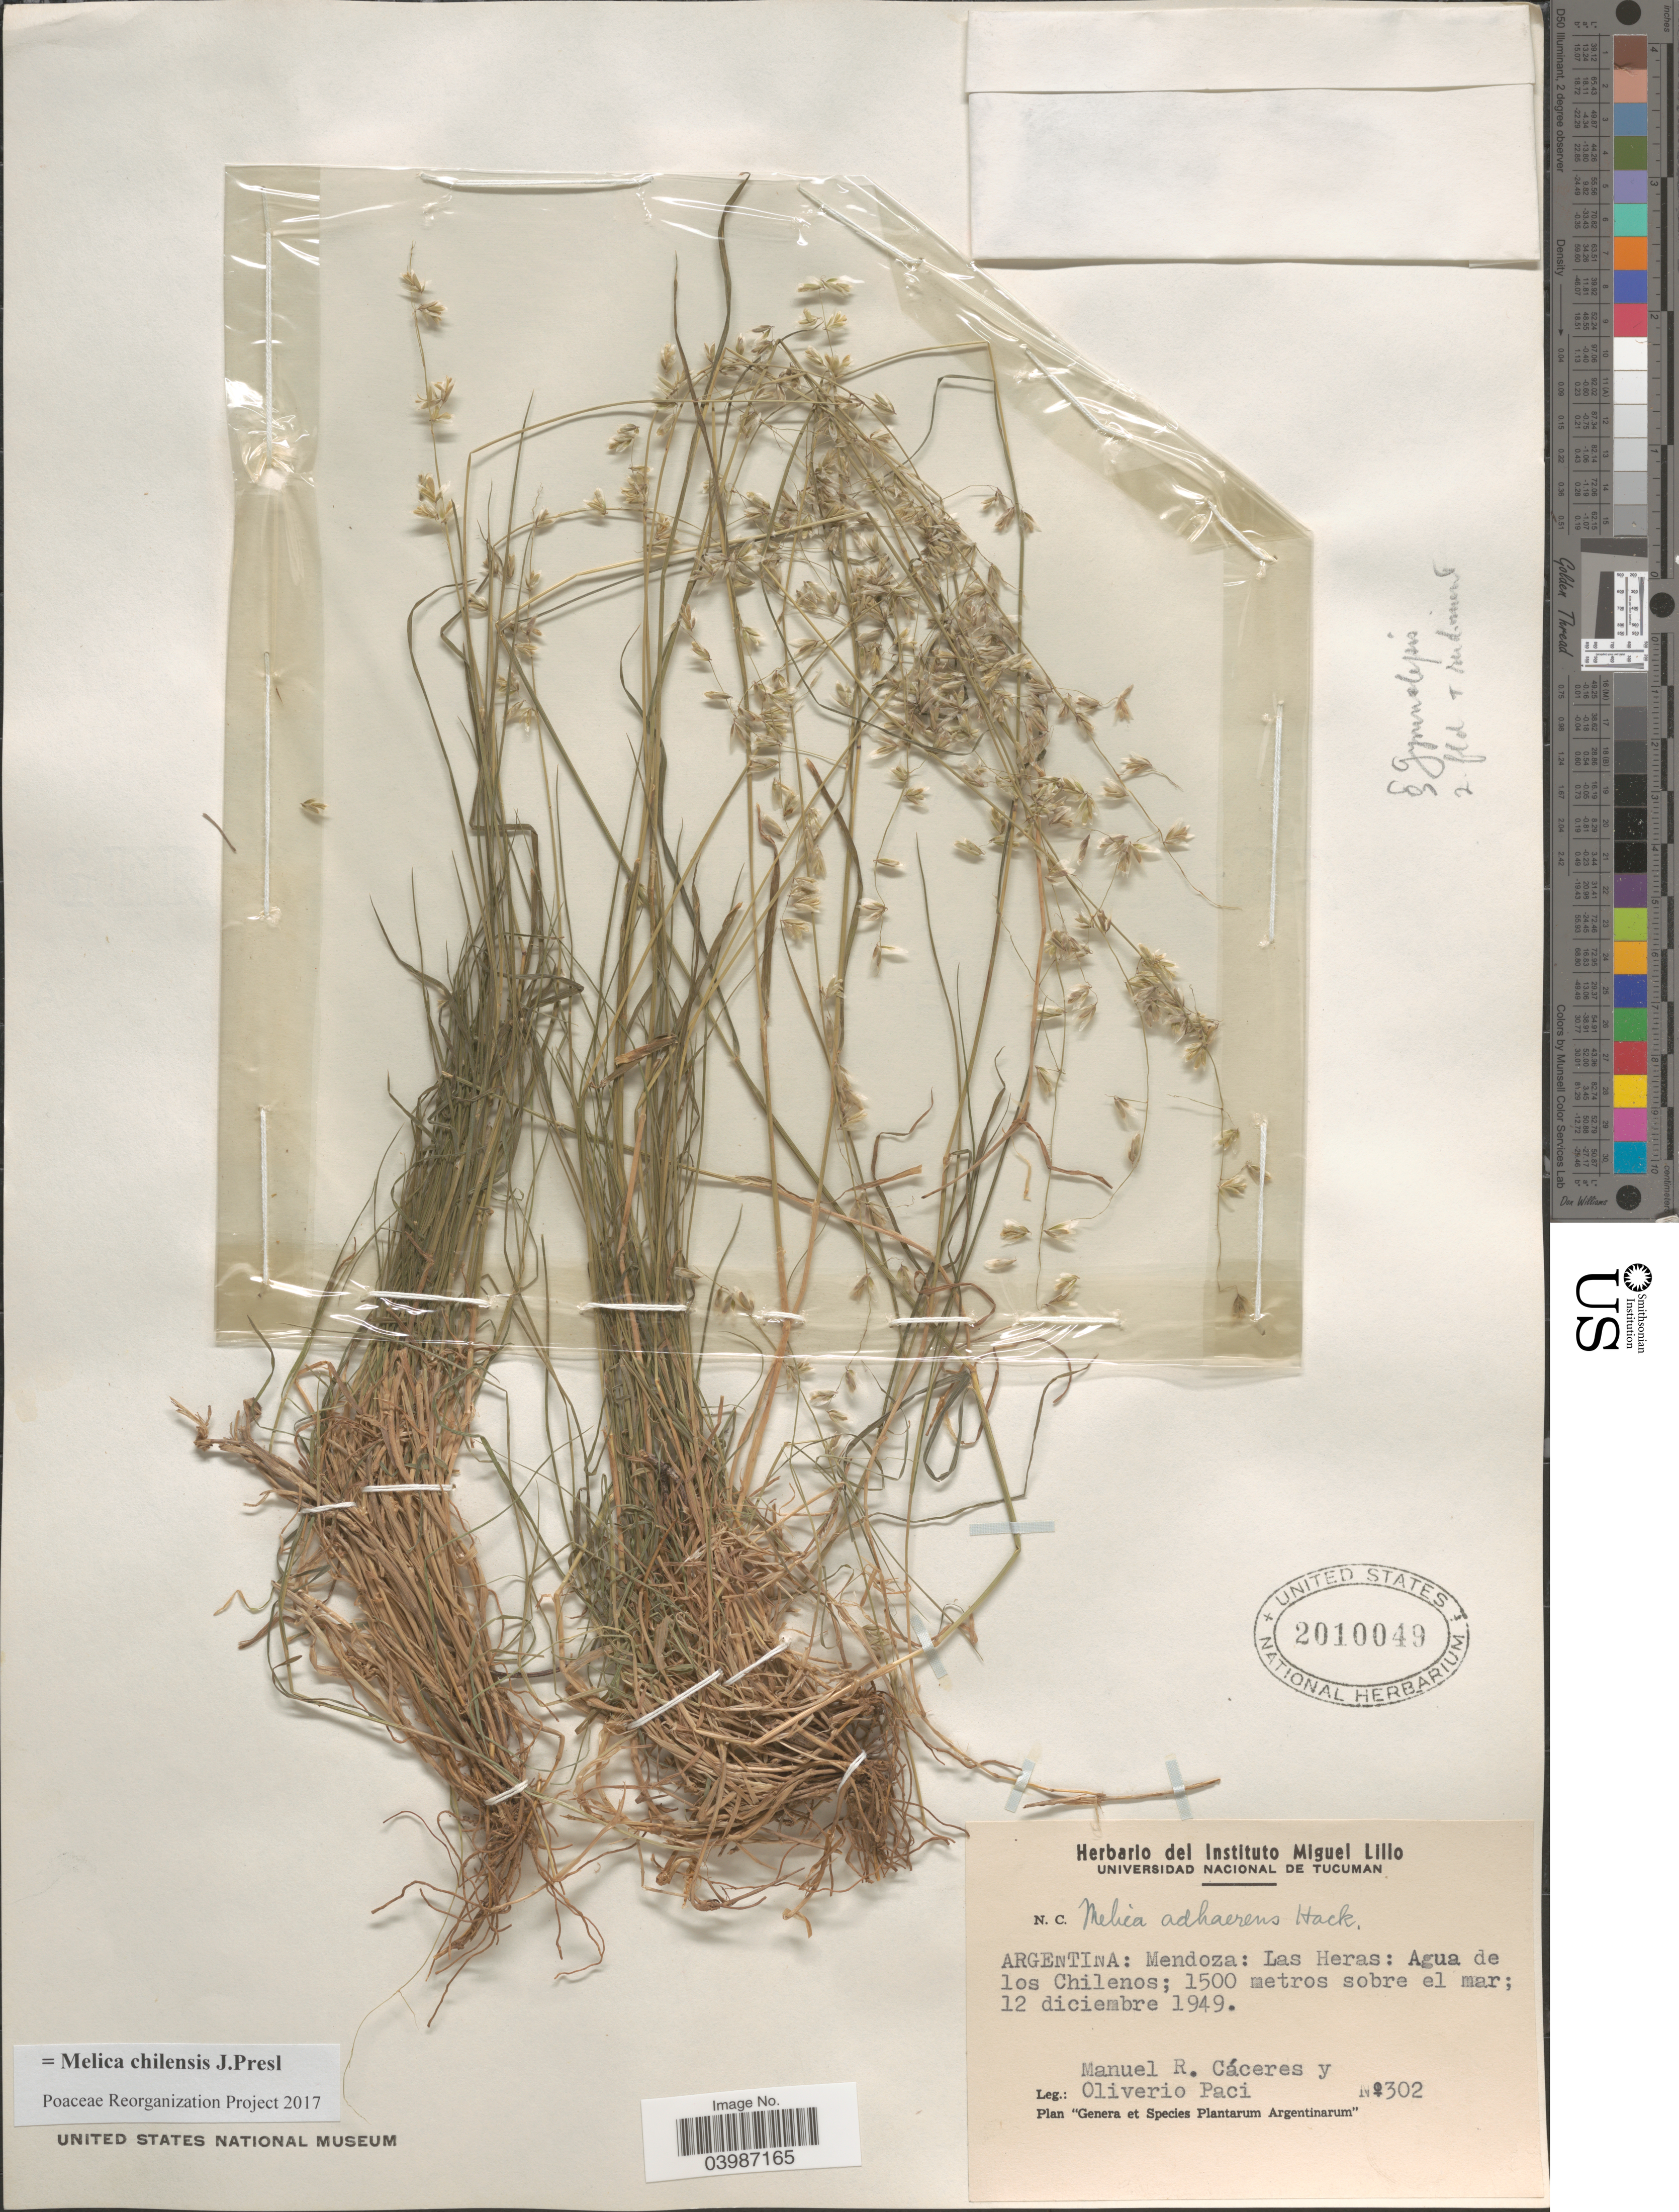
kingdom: Plantae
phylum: Tracheophyta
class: Liliopsida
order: Poales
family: Poaceae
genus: Melica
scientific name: Melica chilensis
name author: J. Presl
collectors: M. R. Caceres & O. Paci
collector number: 302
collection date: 1949-12-12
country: Argentina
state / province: Mendoza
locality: Las Heras: Agua de los Chilenos.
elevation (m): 1500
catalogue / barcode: US 2010049